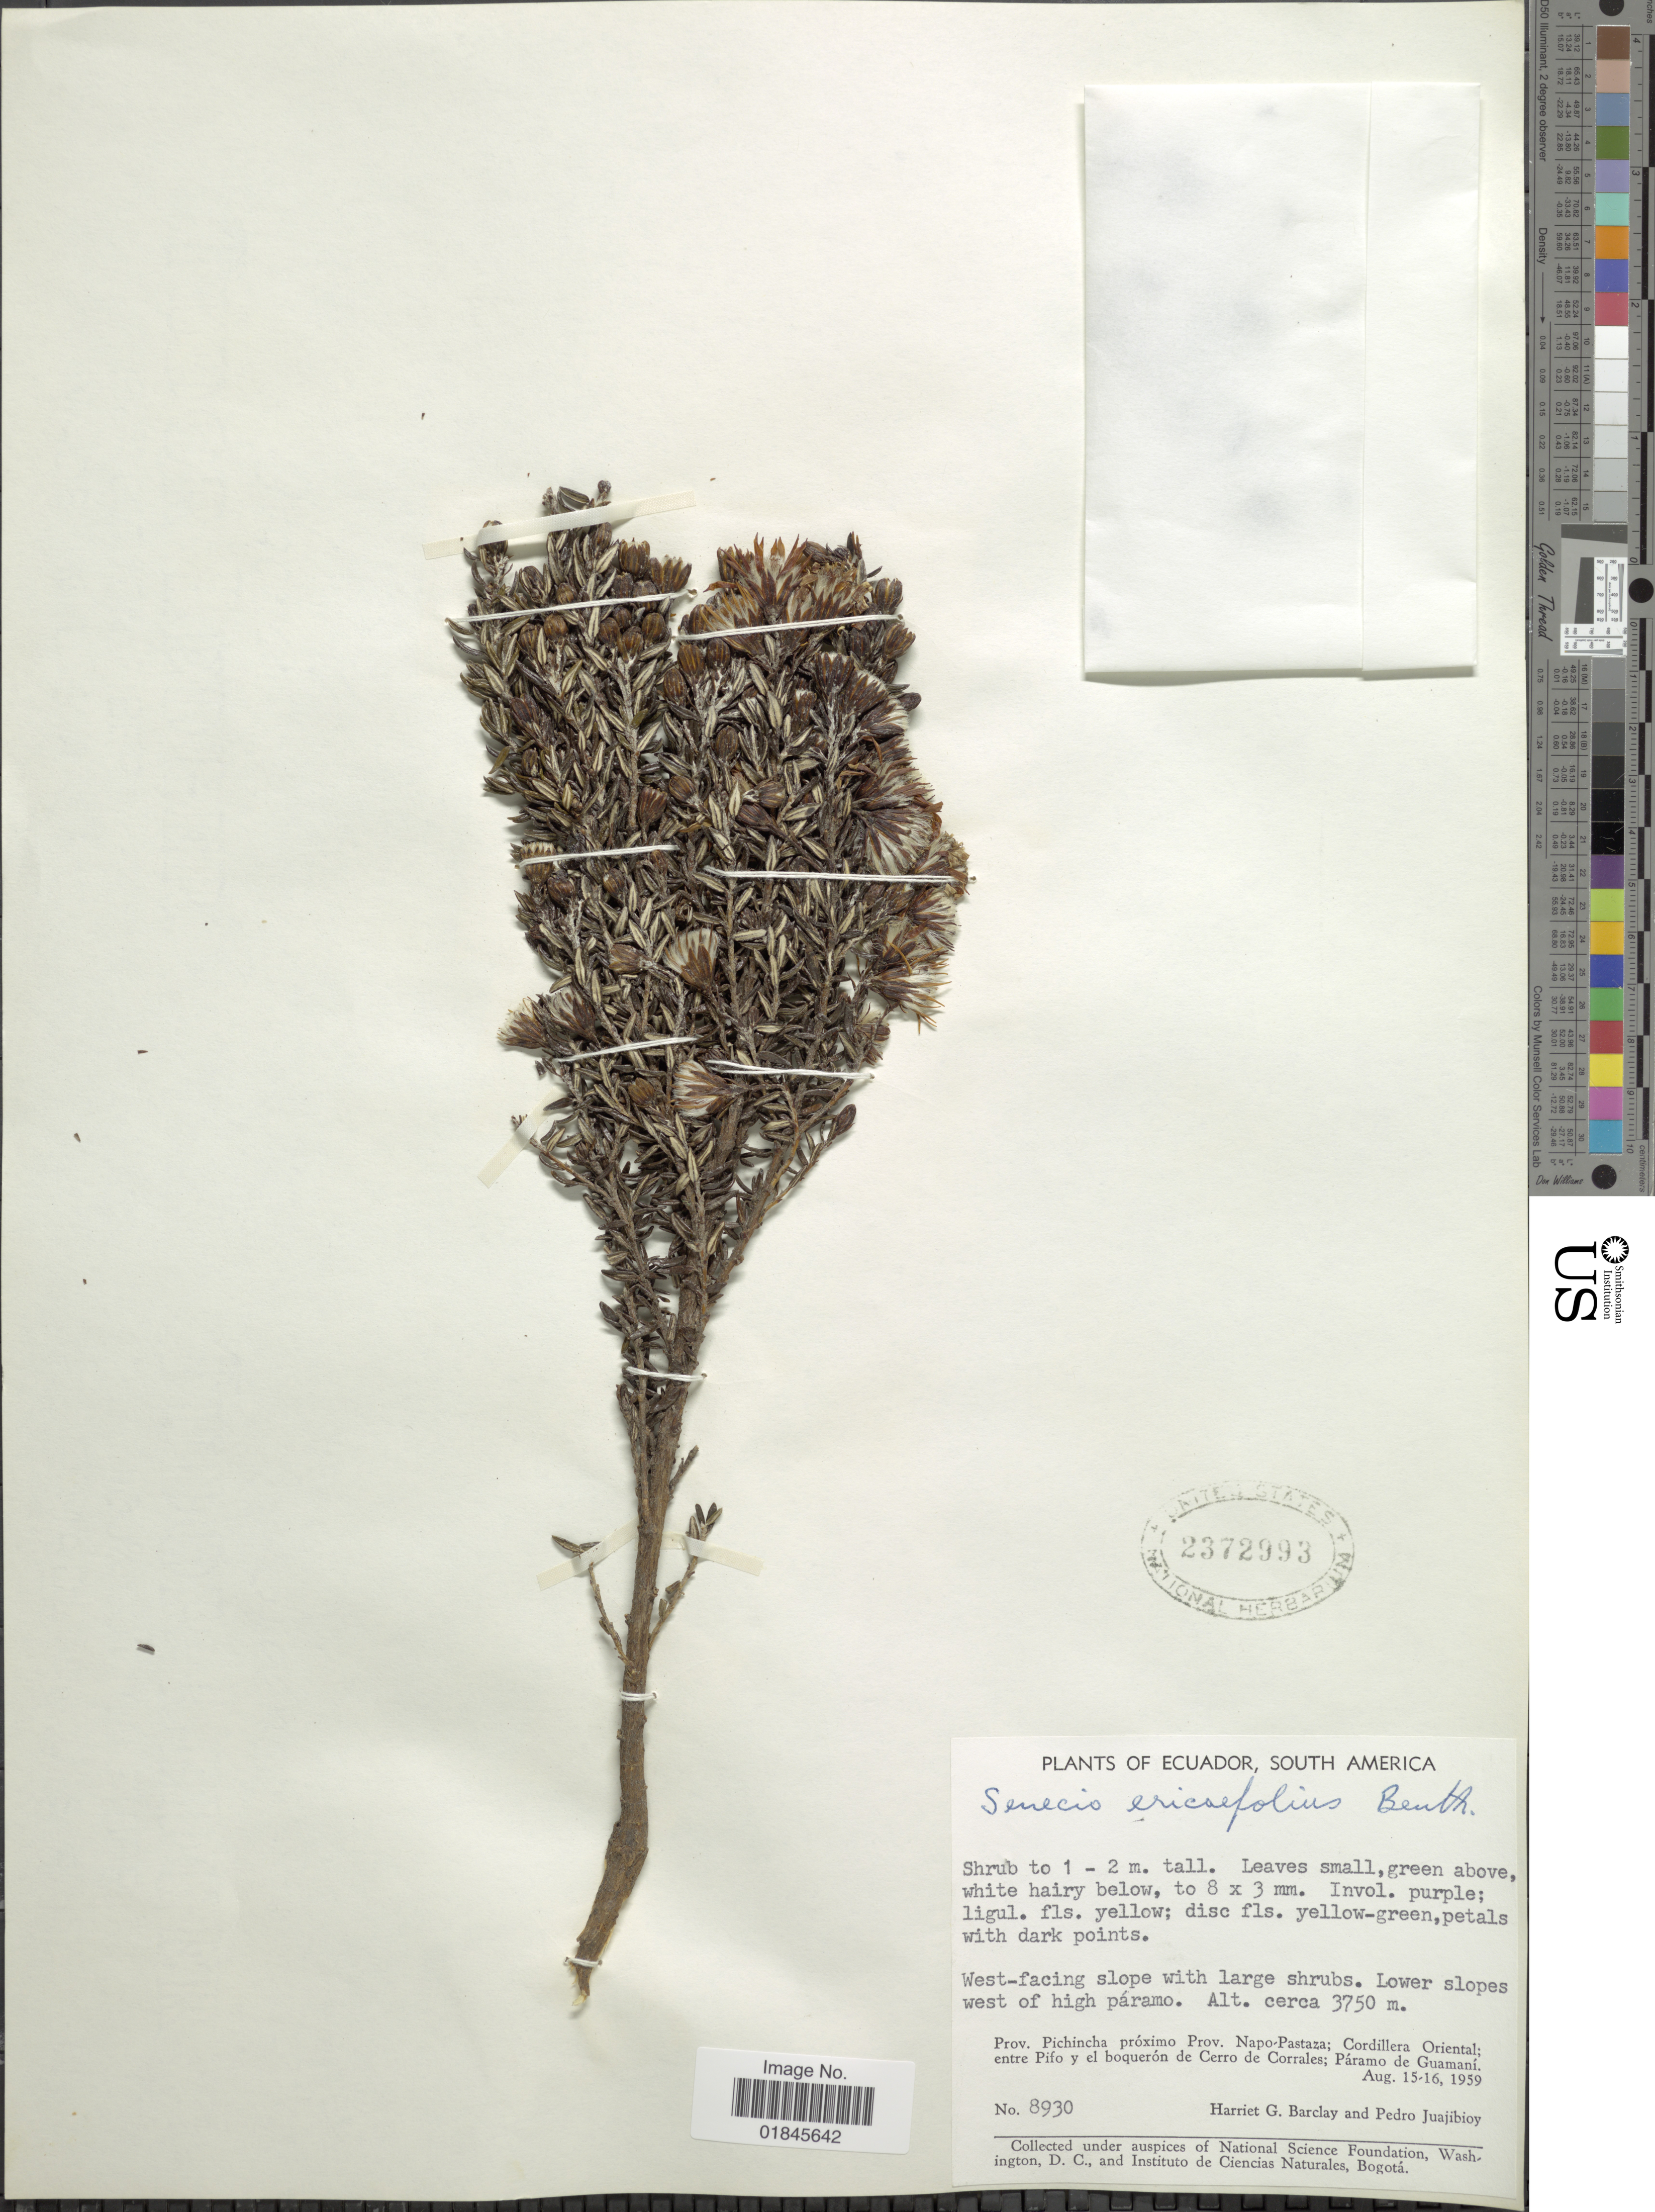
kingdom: Plantae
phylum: Tracheophyta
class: Magnoliopsida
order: Asterales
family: Asteraceae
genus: Pentacalia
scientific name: Pentacalia peruviana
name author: (Pers.) Cuatrec.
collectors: H. G. Barclay & P. Juajibioy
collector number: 8930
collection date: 1959-08-15/1959-08-16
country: Ecuador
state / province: Pichincha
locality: Prov. Pichincha próximo Prov. Napo-Pastaza; Cordillera Oriental; entre Pifo y el boquerón de Cerro de Corrales; Páramo de Guamaní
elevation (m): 3750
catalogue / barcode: US 2372993